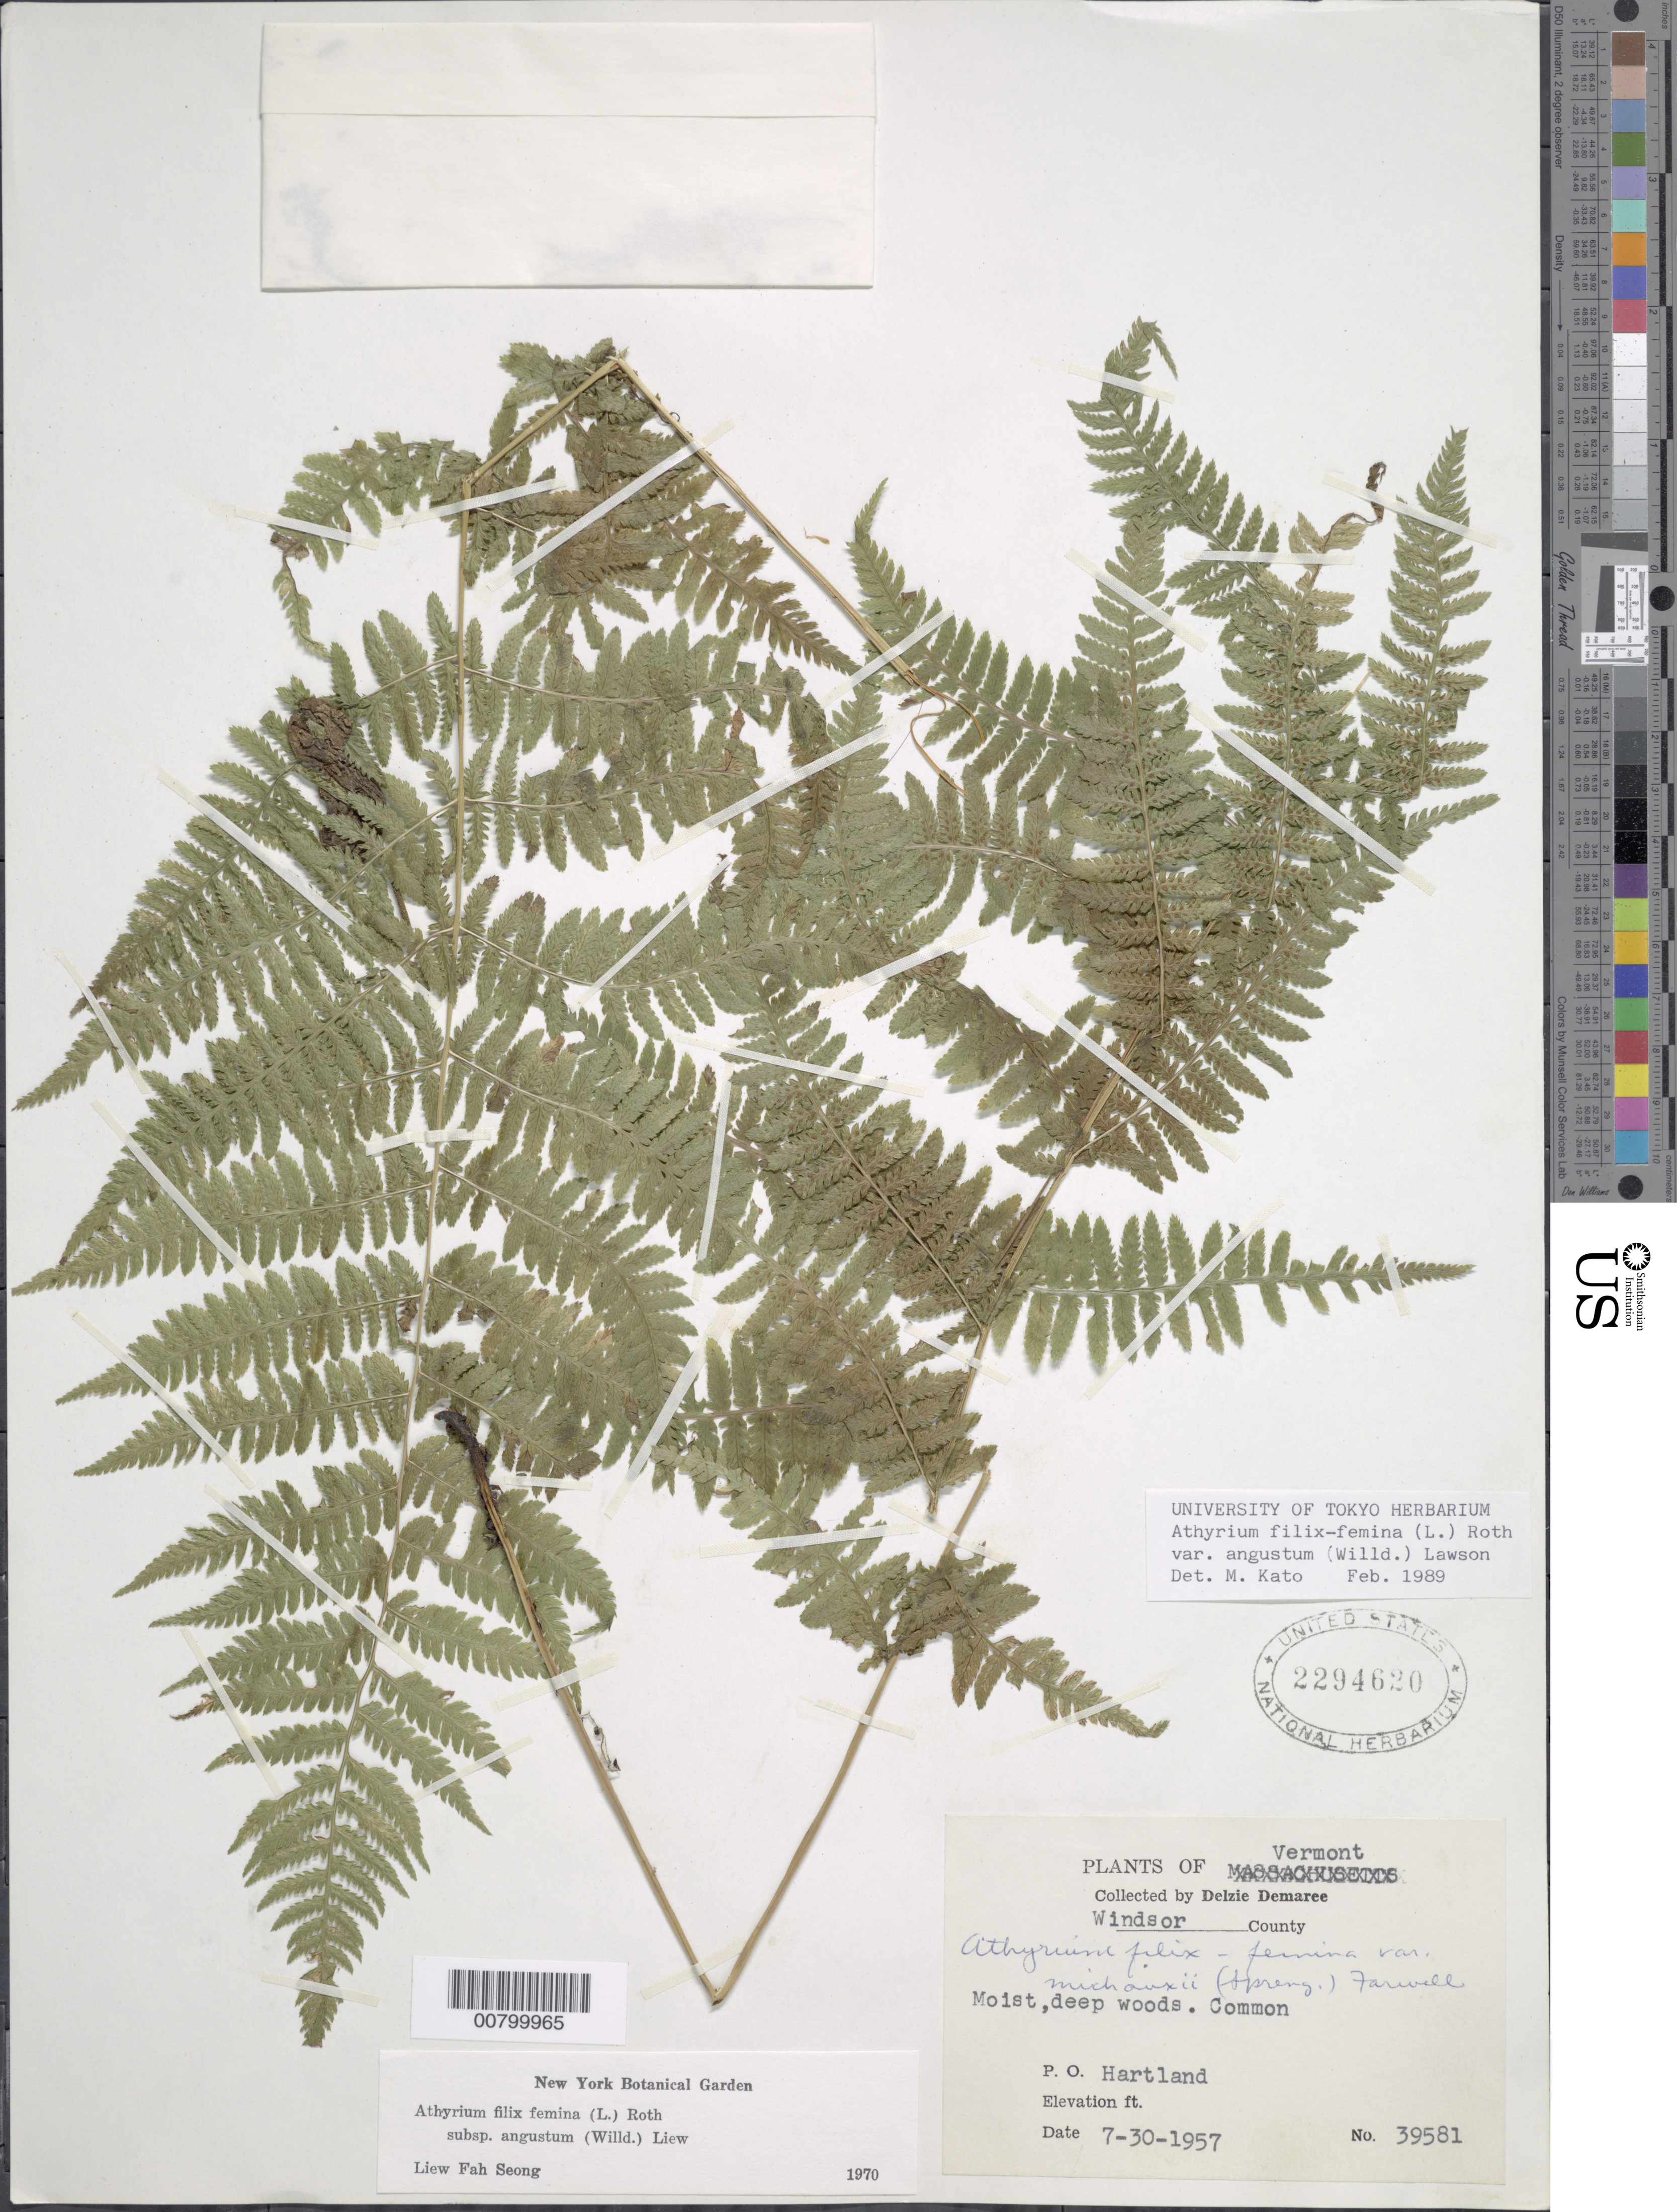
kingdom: Plantae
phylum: Tracheophyta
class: Polypodiopsida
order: Polypodiales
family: Athyriaceae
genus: Athyrium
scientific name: Athyrium filix-femina subsp. angustatum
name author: (Willd.) R.T. Clausen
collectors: D. Demaree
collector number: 39581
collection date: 1957-07-30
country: United States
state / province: Vermont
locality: Windsor County, Hartland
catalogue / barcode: US 2294620